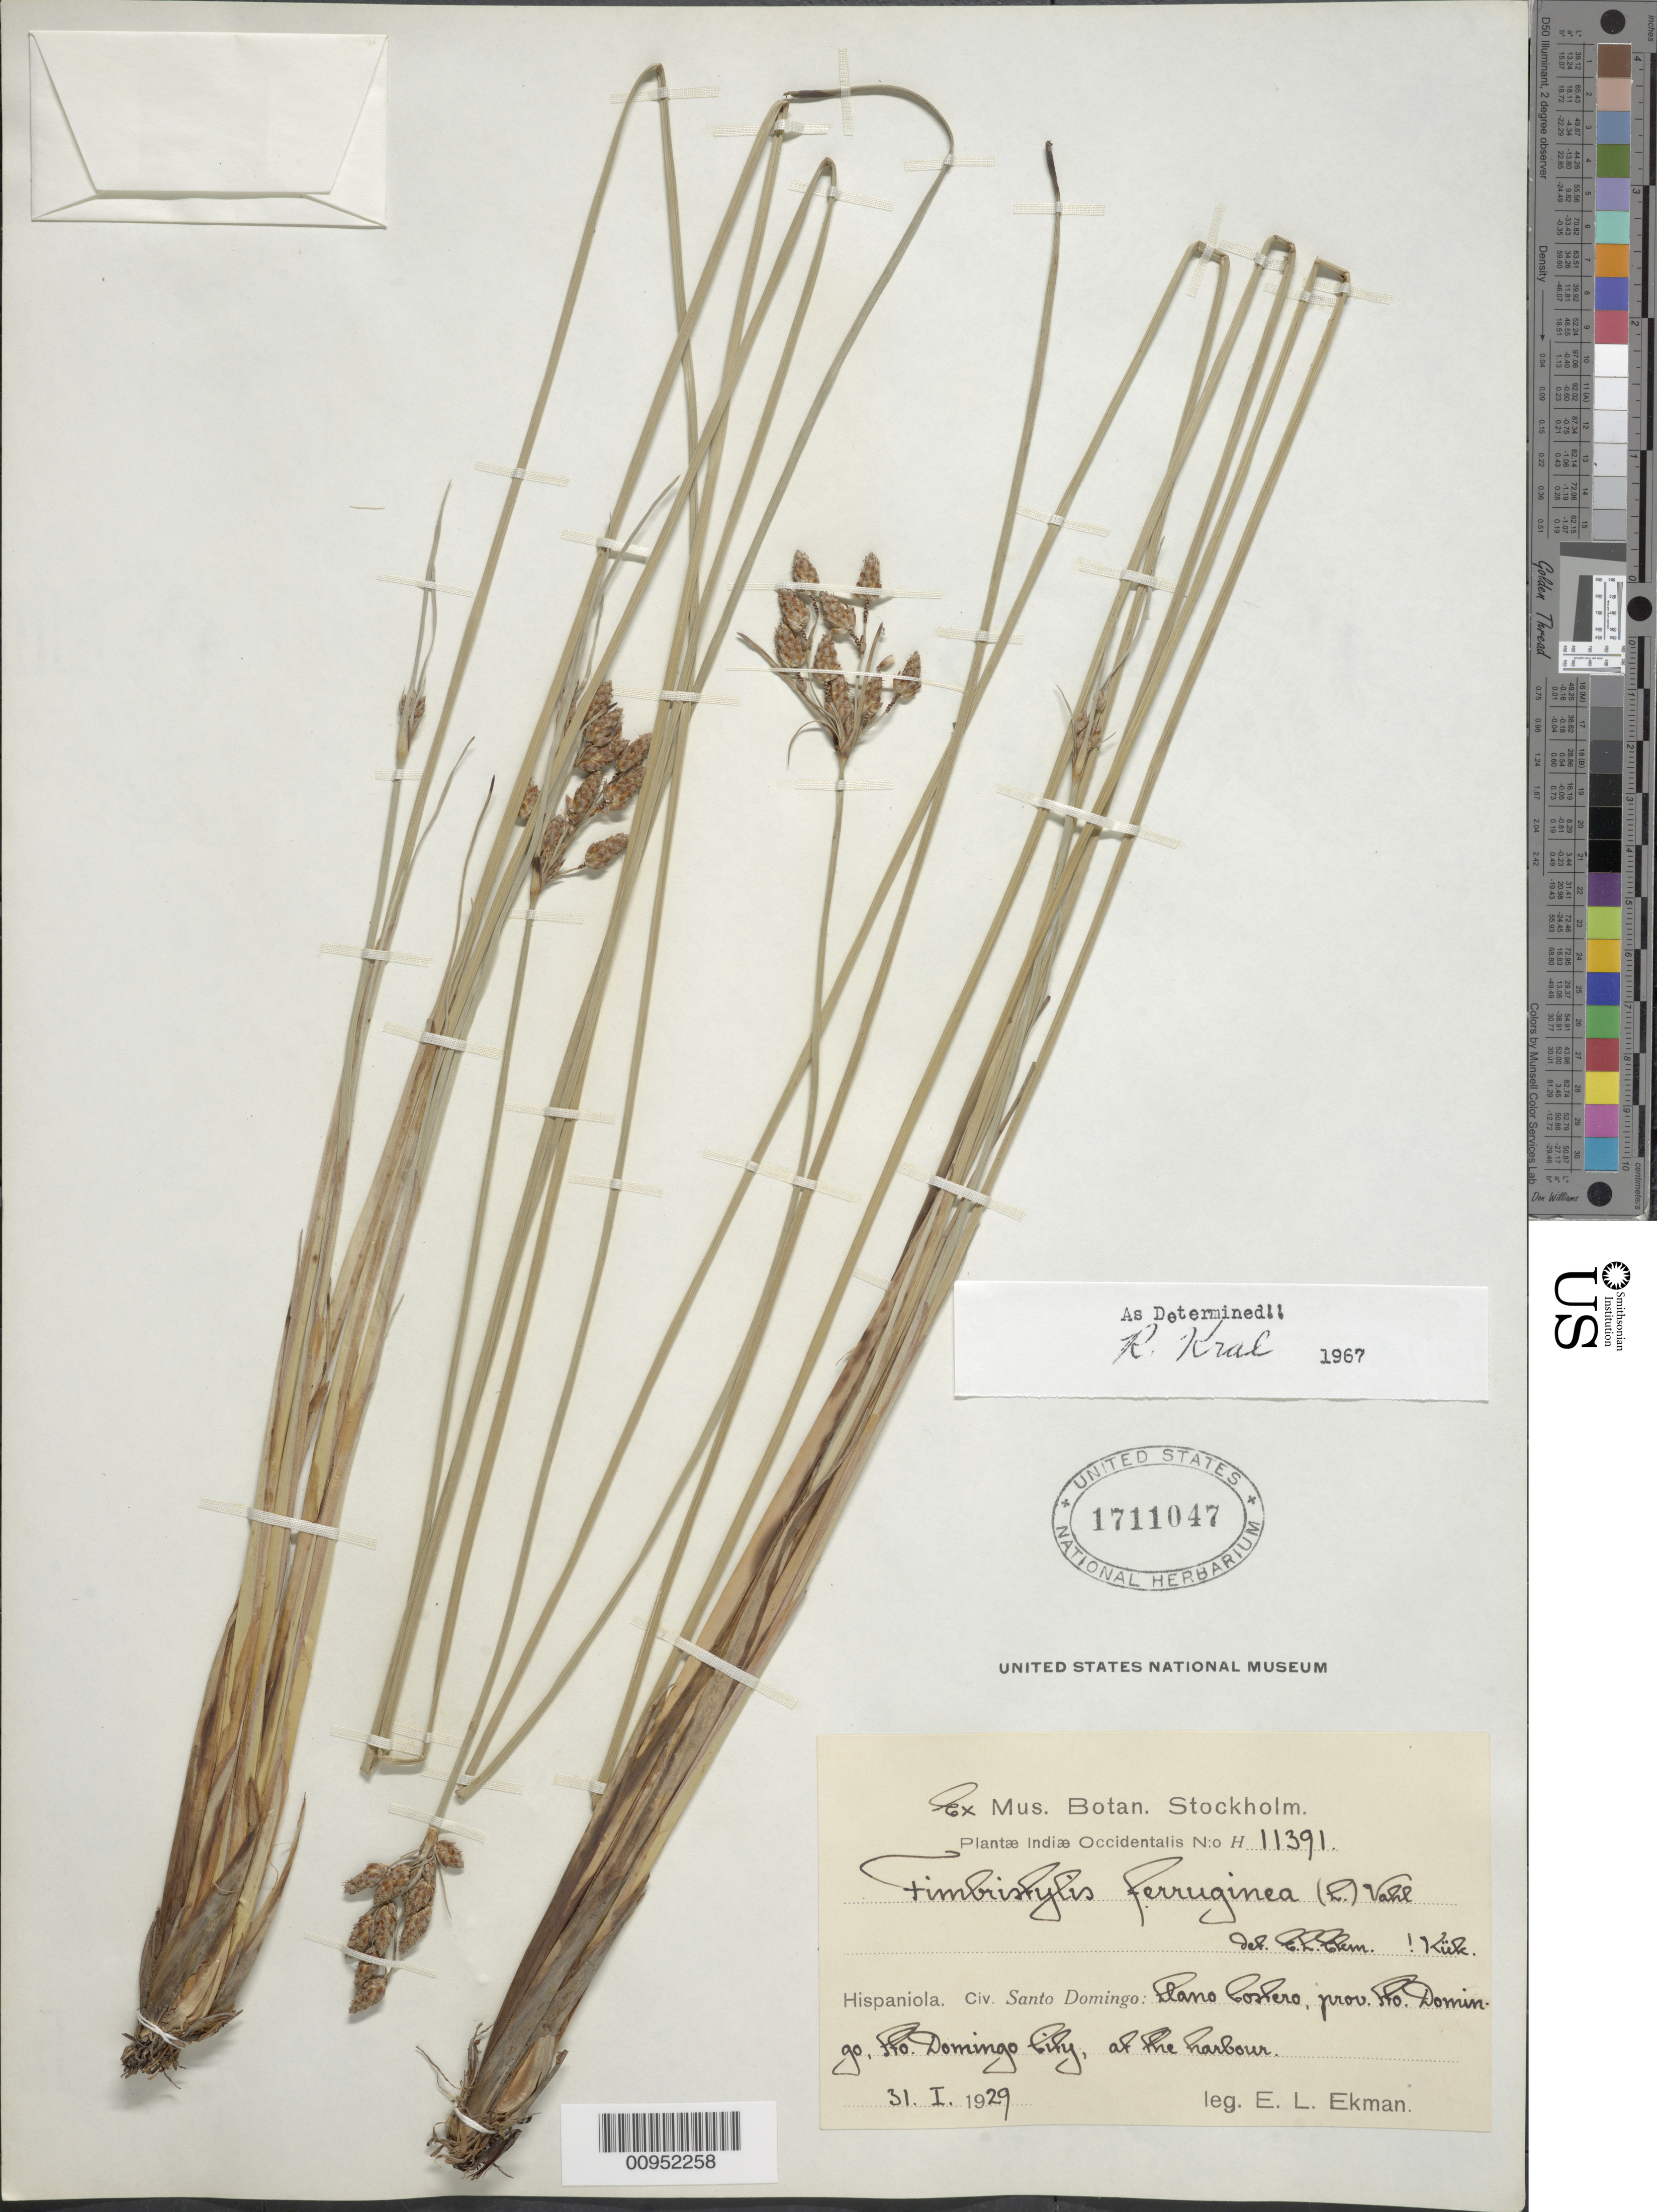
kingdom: Plantae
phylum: Tracheophyta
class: Liliopsida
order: Poales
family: Cyperaceae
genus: Fimbristylis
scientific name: Fimbristylis ferruginea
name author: (L.) Vahl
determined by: Kral, Robert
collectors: E. L. Ekman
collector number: H 11391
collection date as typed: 31 Jan 1929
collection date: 1929-01-31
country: Dominican Republic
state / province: Santo Domingo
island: Hispaniola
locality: Llano Costero, Santo Domingo City, at the harbour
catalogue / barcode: US 1711047